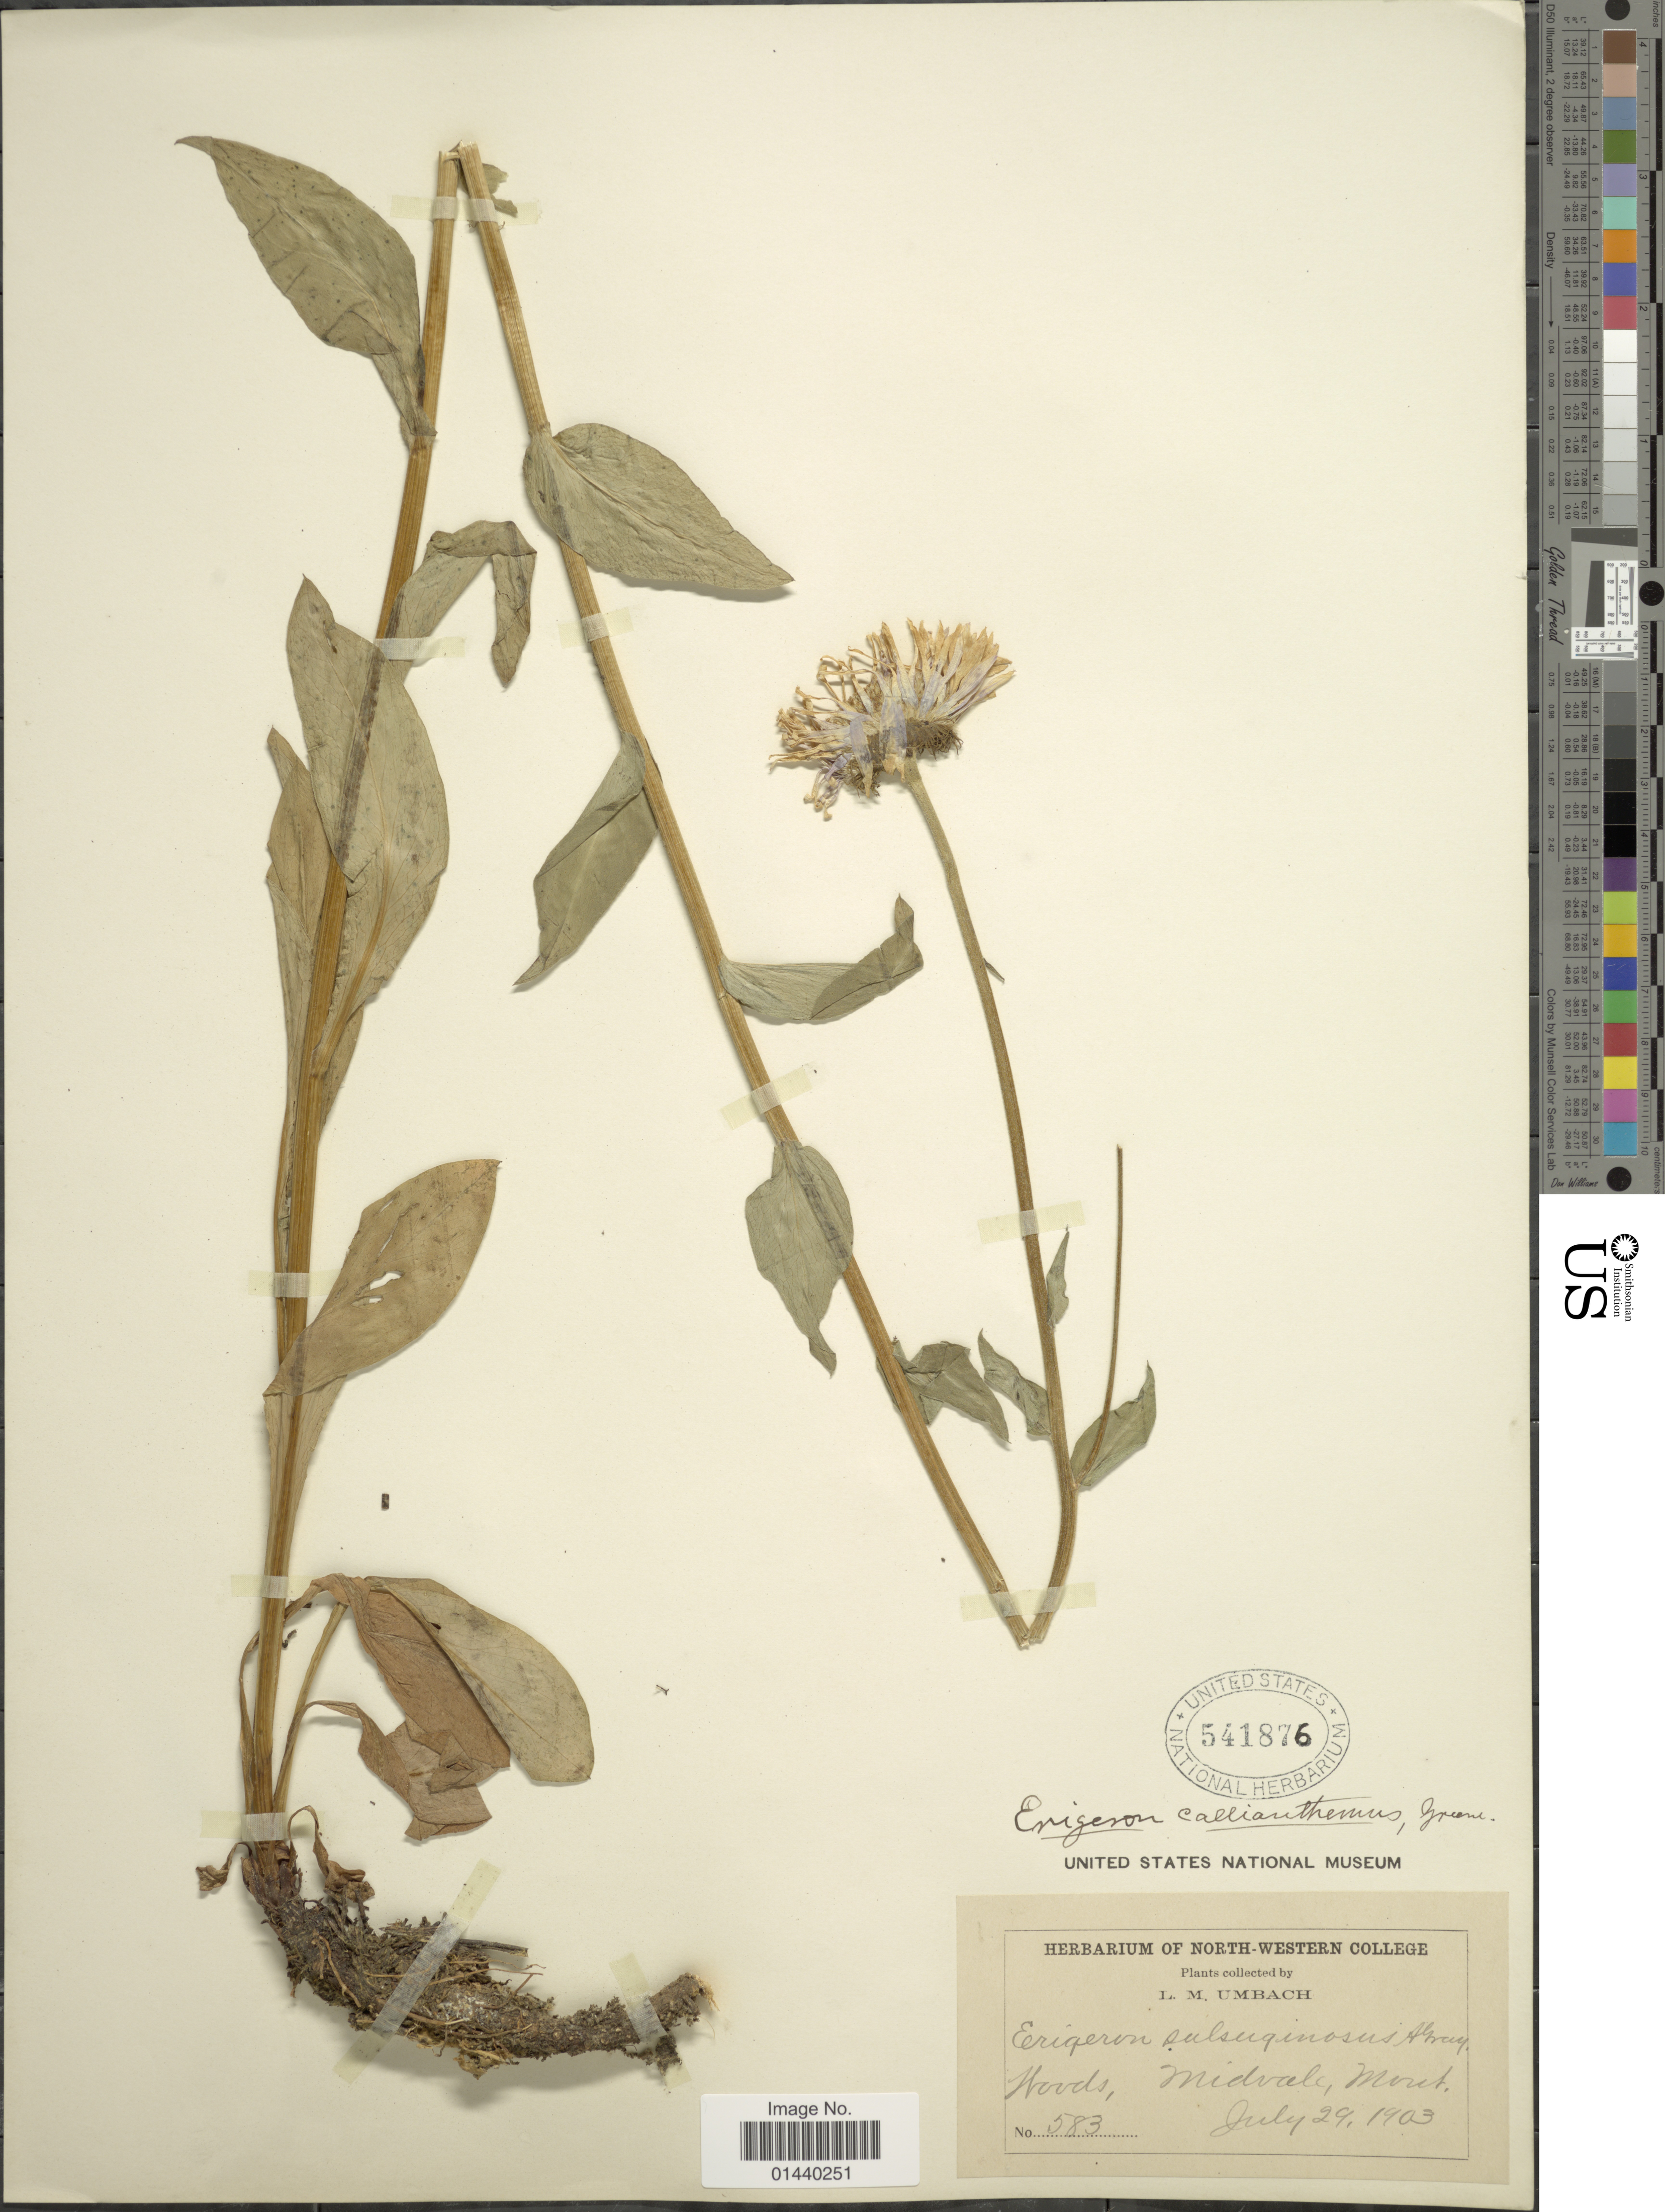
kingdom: Plantae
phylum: Tracheophyta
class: Magnoliopsida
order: Asterales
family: Asteraceae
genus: Erigeron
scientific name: Erigeron salsuginosus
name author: (Richardson ex R. Br.) A. Gray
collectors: L. M. Umbach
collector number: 583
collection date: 1903-07-29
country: United States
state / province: Montana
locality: Woods, Midvale, Mont.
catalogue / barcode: US 541876